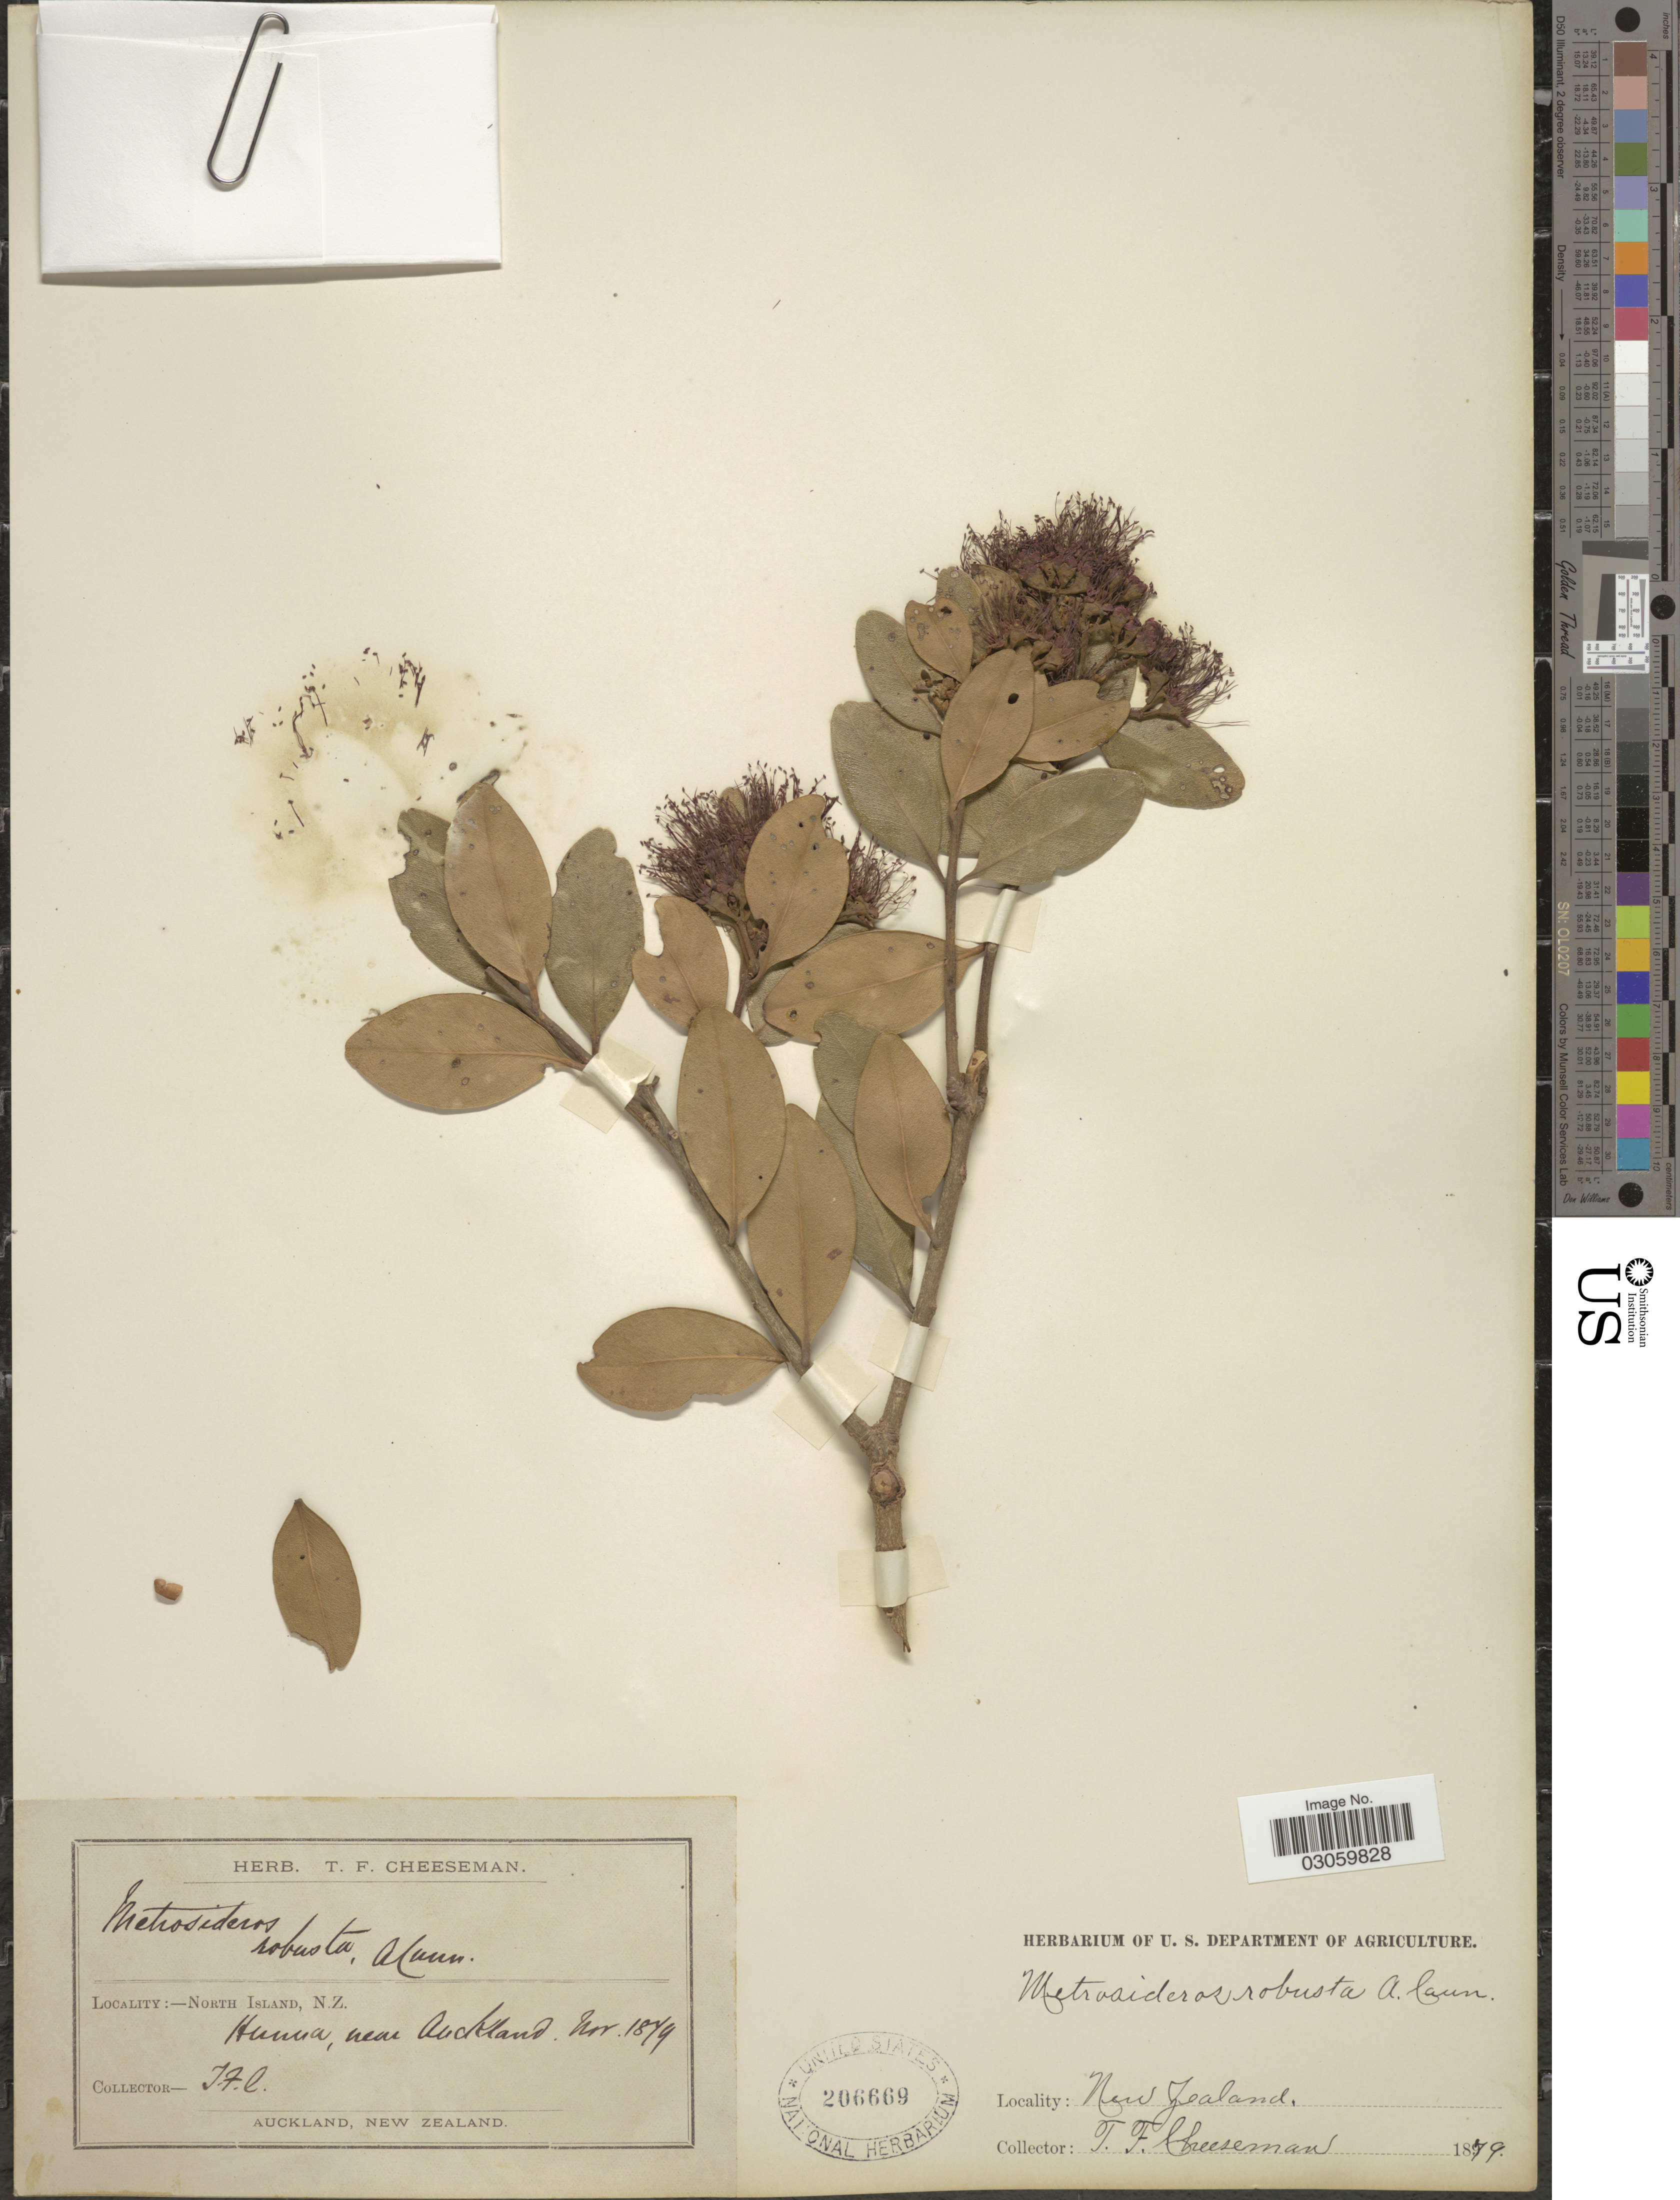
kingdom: Plantae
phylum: Tracheophyta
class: Magnoliopsida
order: Myrtales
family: Myrtaceae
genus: Metrosideros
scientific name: Metrosideros robusta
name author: A. Cunn.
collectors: T. F. Cheeseman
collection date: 1879-11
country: New Zealand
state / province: Auckland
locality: North Island, N. Z. Hunua, near Auckland.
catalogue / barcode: US 206669